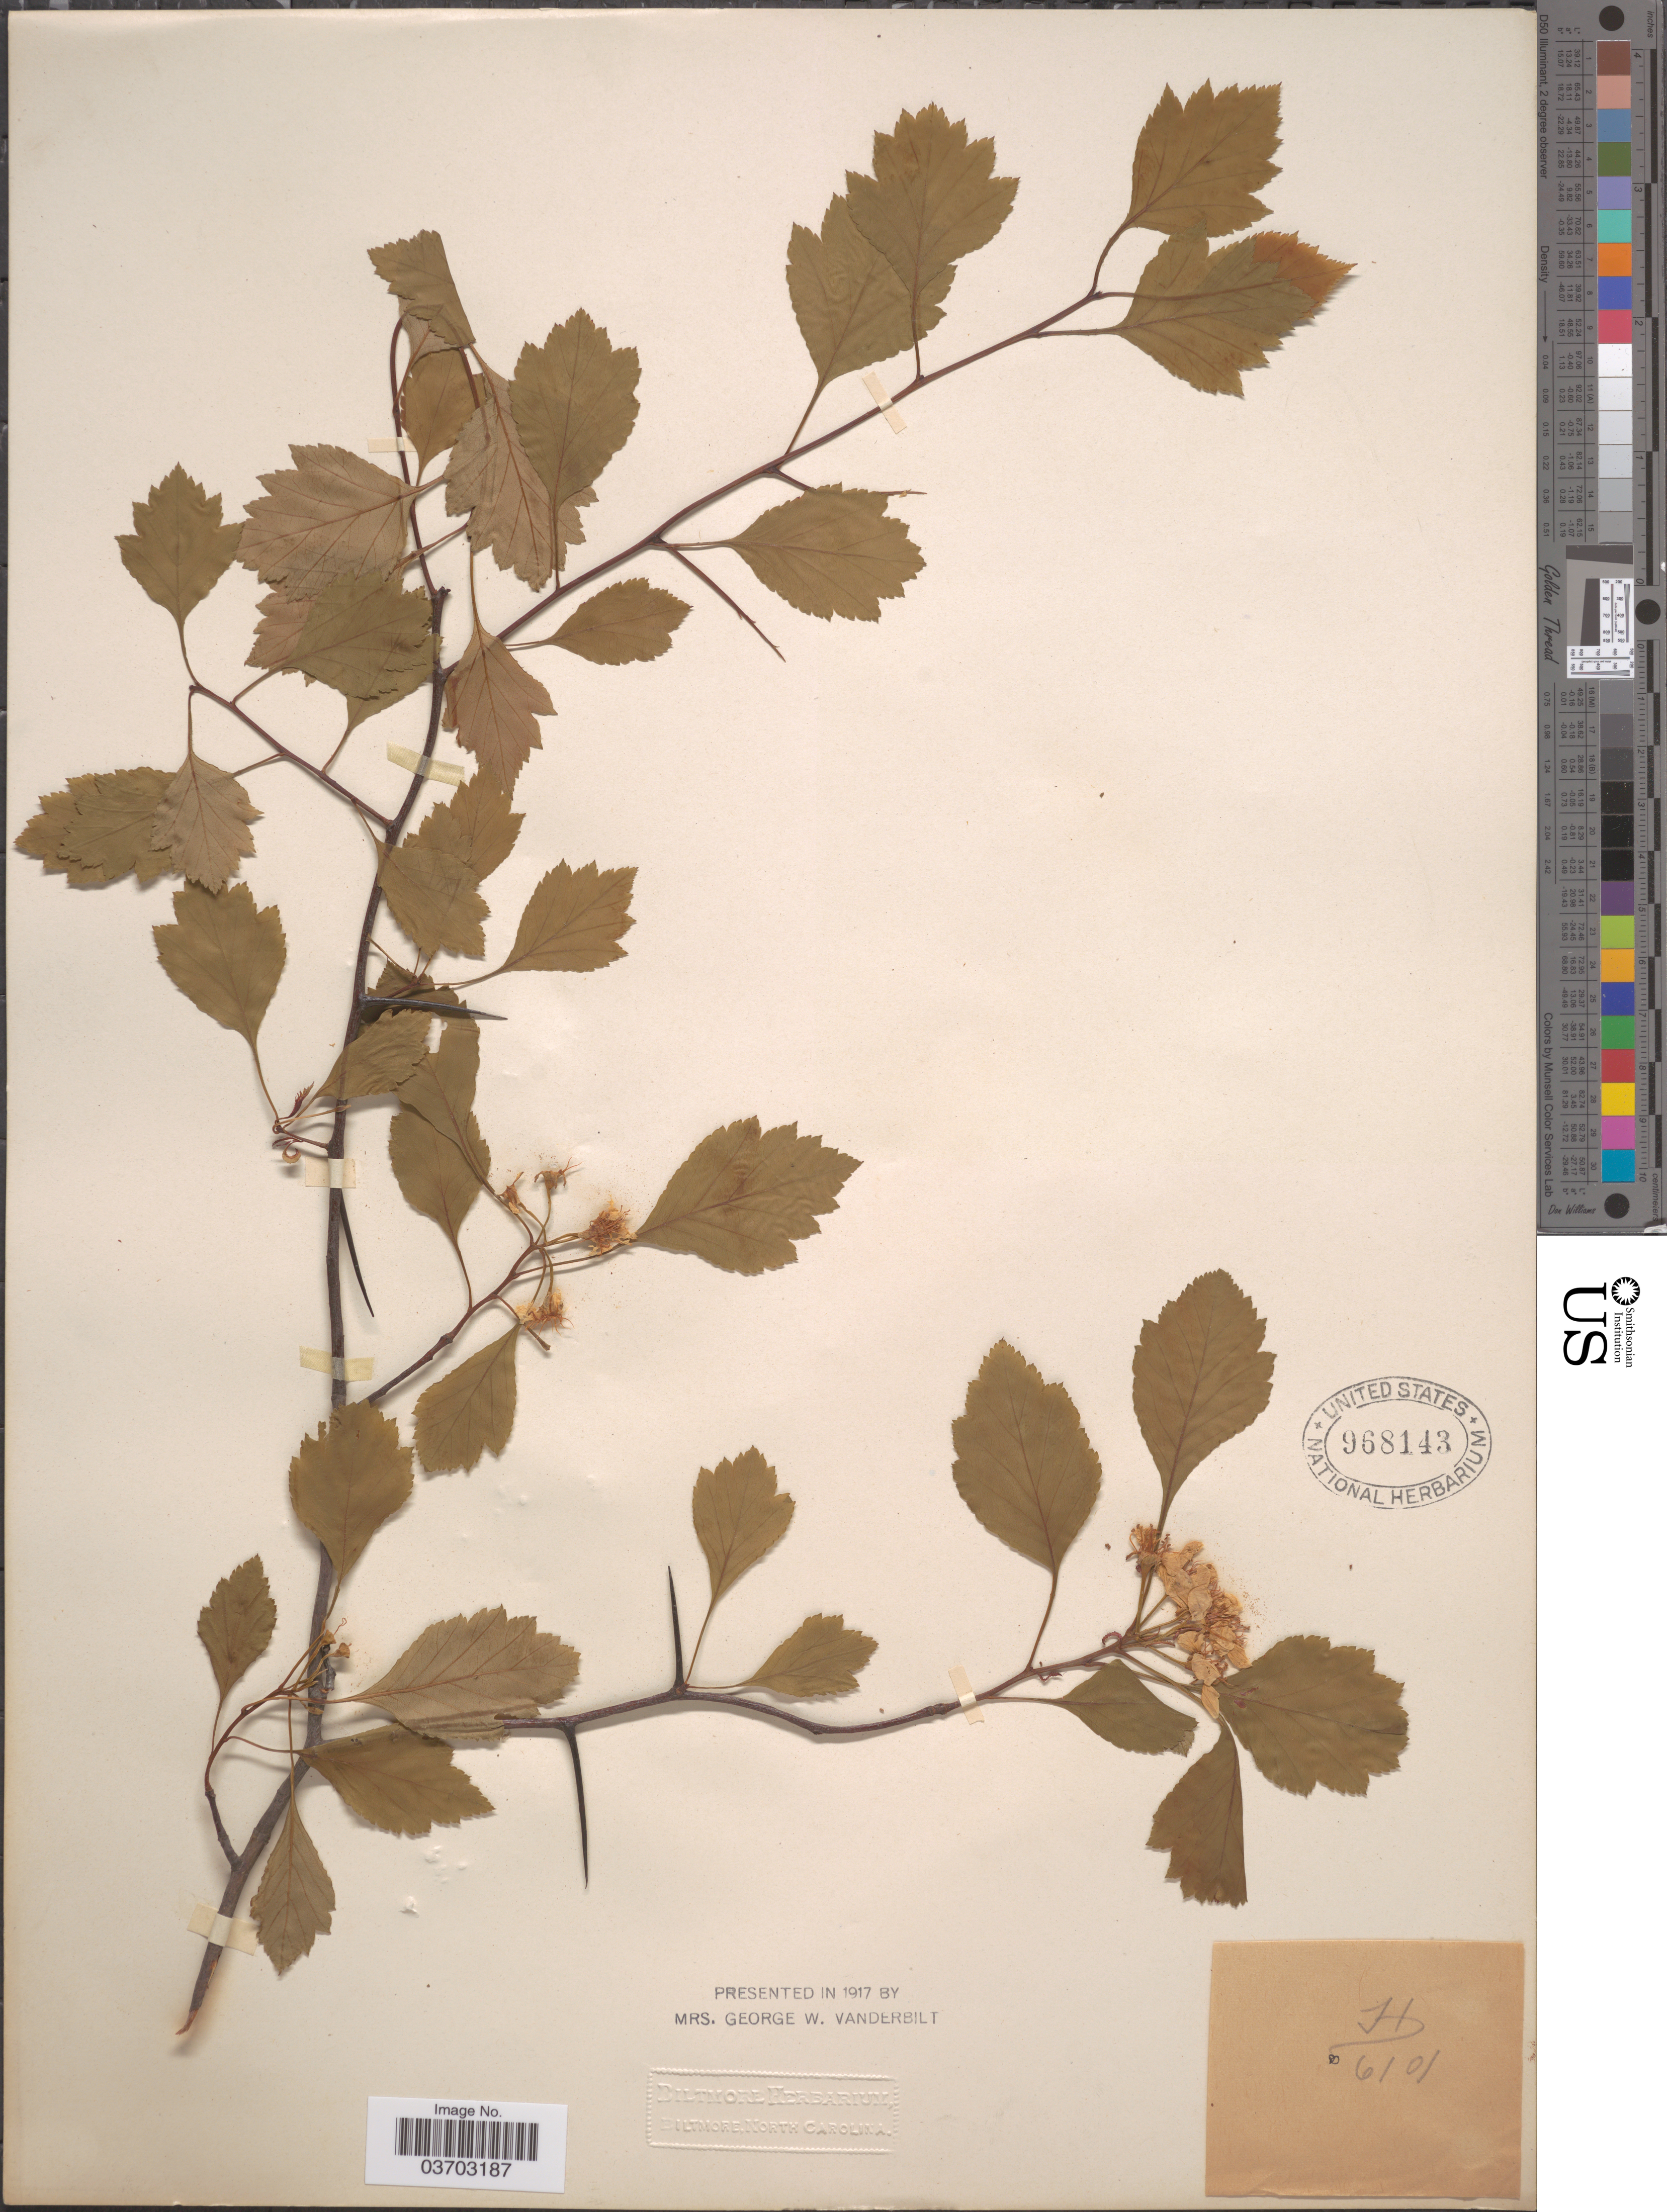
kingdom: Plantae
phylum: Tracheophyta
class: Magnoliopsida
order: Rosales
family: Rosaceae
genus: Crataegus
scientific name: Crataegus sp.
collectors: ex herb. Biltmore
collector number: H6101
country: United States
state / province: North Carolina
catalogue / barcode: US 968143